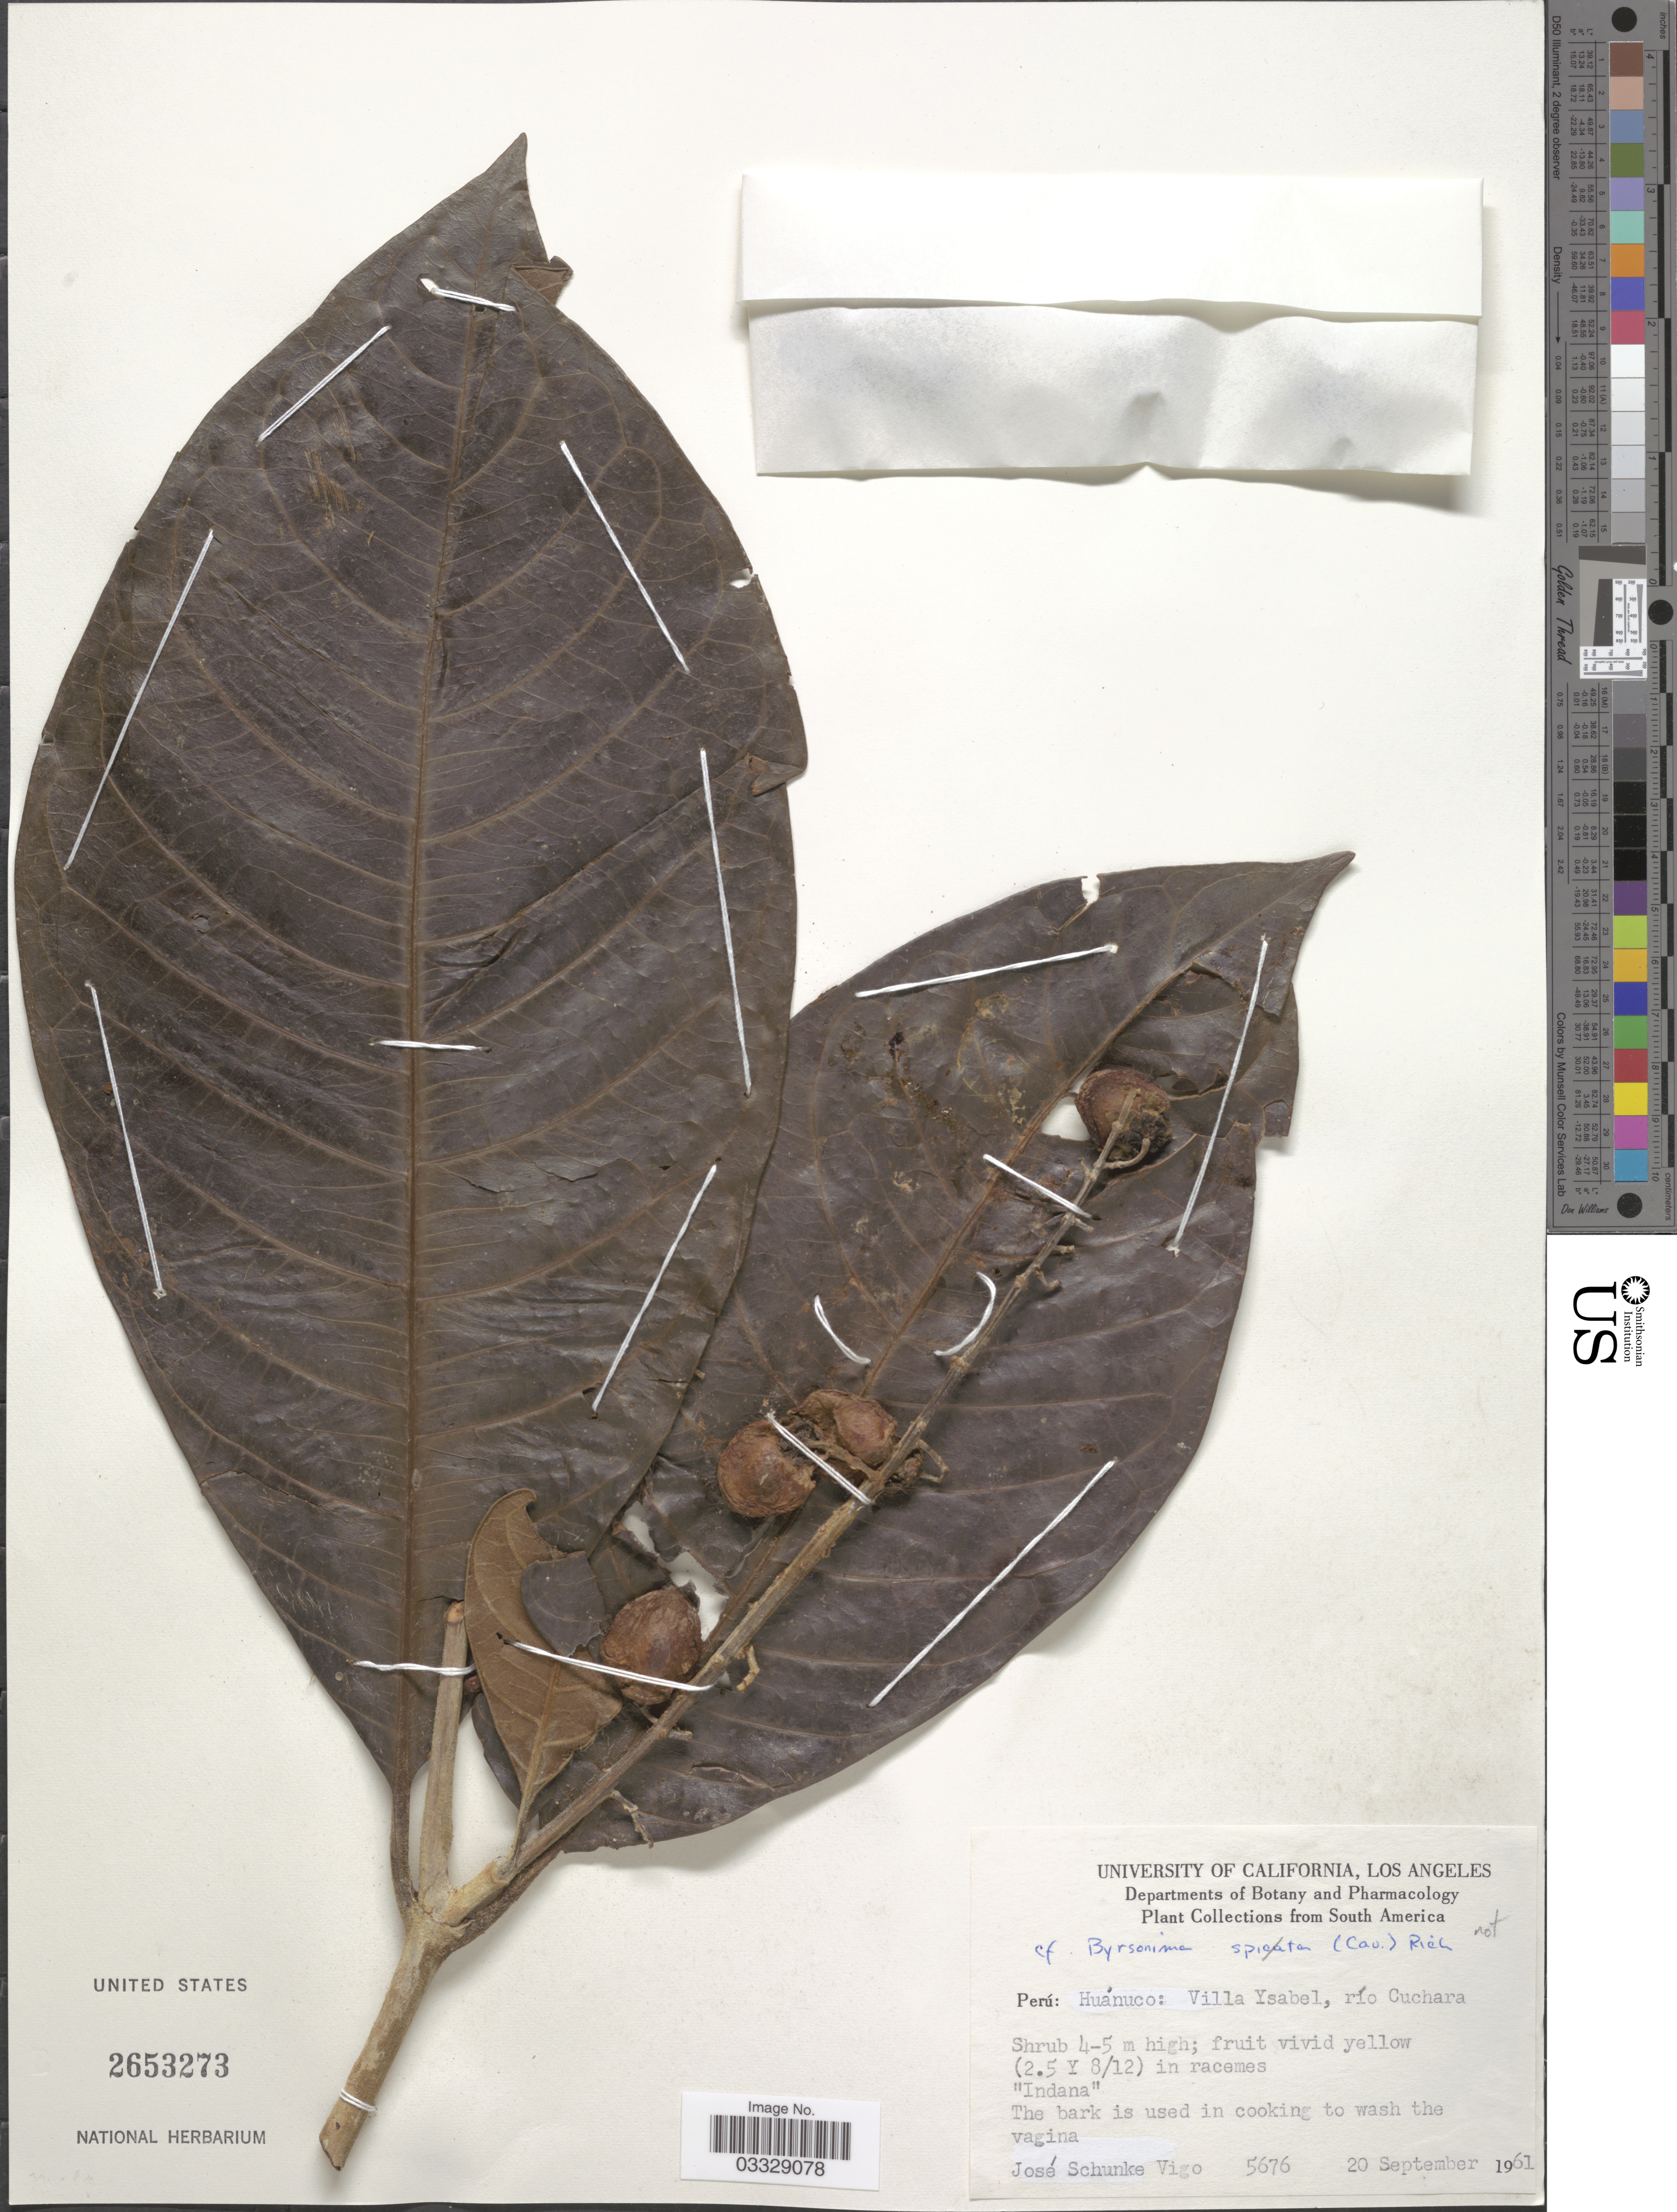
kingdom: Plantae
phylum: Tracheophyta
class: Magnoliopsida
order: Malpighiales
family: Malpighiaceae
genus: Byrsonima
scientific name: Byrsonima sp.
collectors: J. Schunke Vigo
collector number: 5676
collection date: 1961-09-20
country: Peru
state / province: Huánuco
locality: Villa Ysabel, río Cuchara.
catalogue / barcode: US 2653273